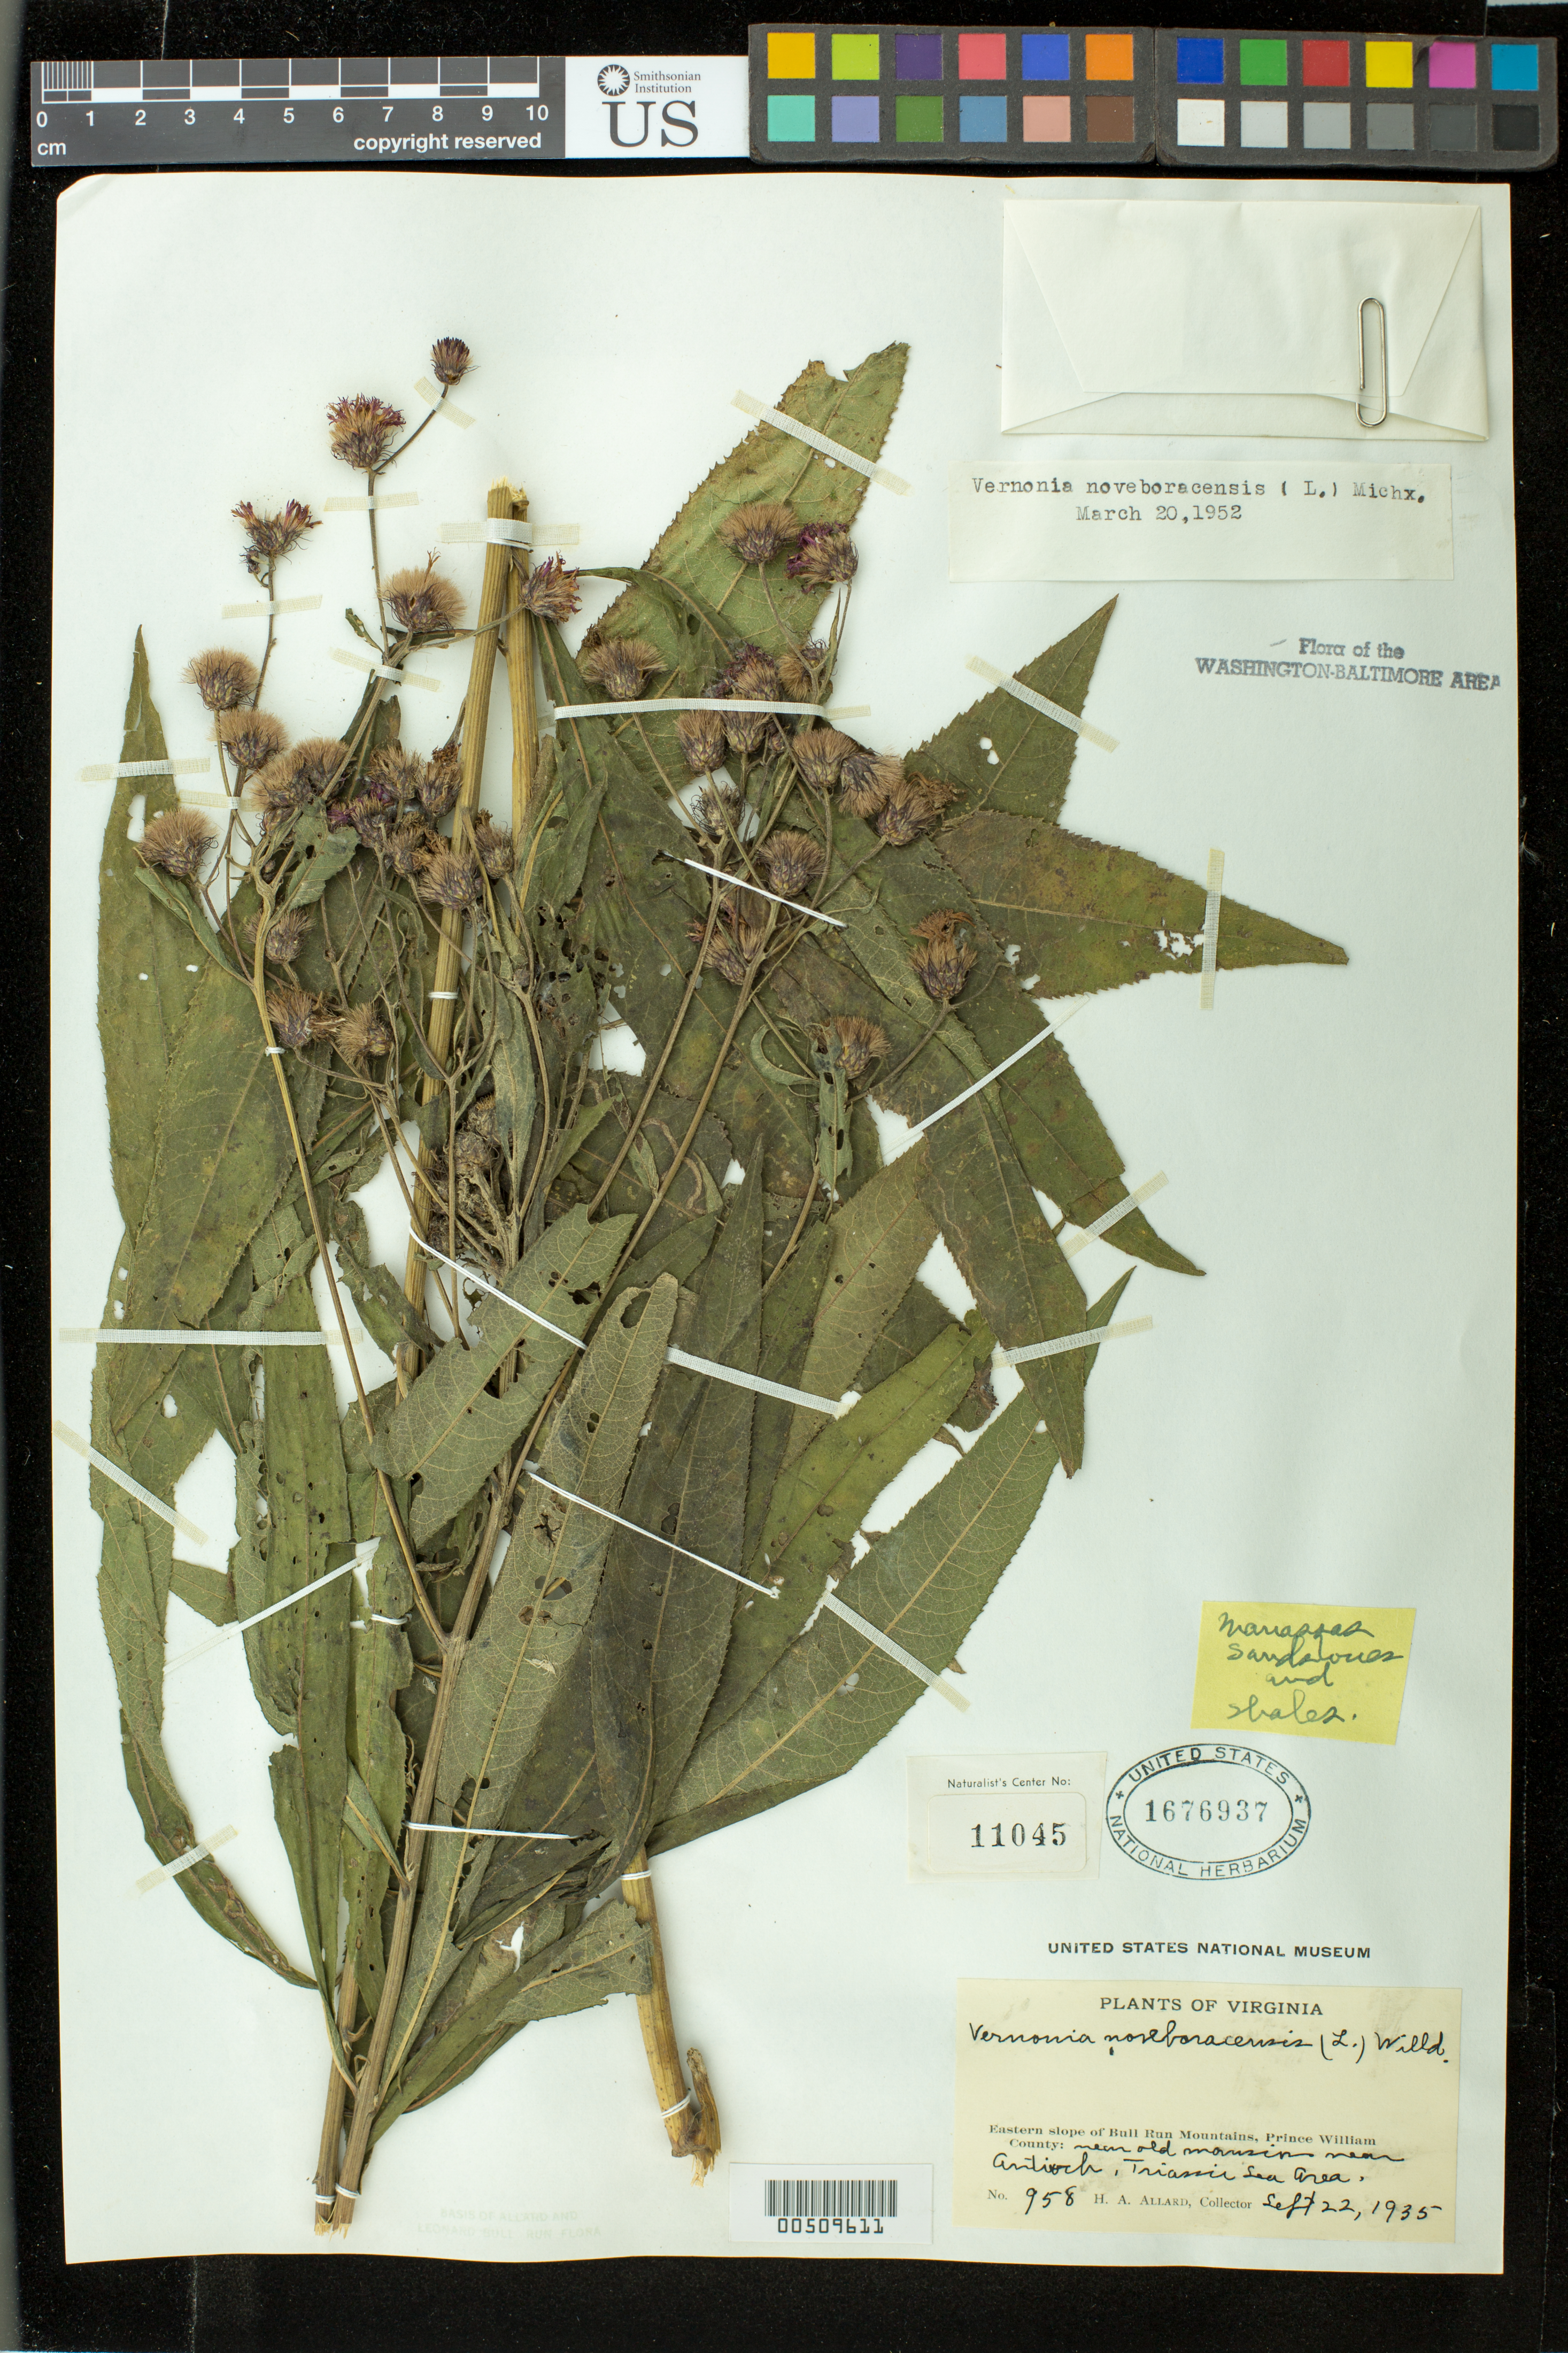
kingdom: Plantae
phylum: Tracheophyta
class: Magnoliopsida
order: Asterales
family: Asteraceae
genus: Vernonia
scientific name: Vernonia noveboracensis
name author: (L.) Michx.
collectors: H. A. Allard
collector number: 958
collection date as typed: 22 Sep 1935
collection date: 1935-09-22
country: United States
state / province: Virginia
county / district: Prince William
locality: Bull Run Mts., near Antioch Bull Run Mts.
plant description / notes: Specimens returned from Naturalist Center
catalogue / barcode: US 1676937